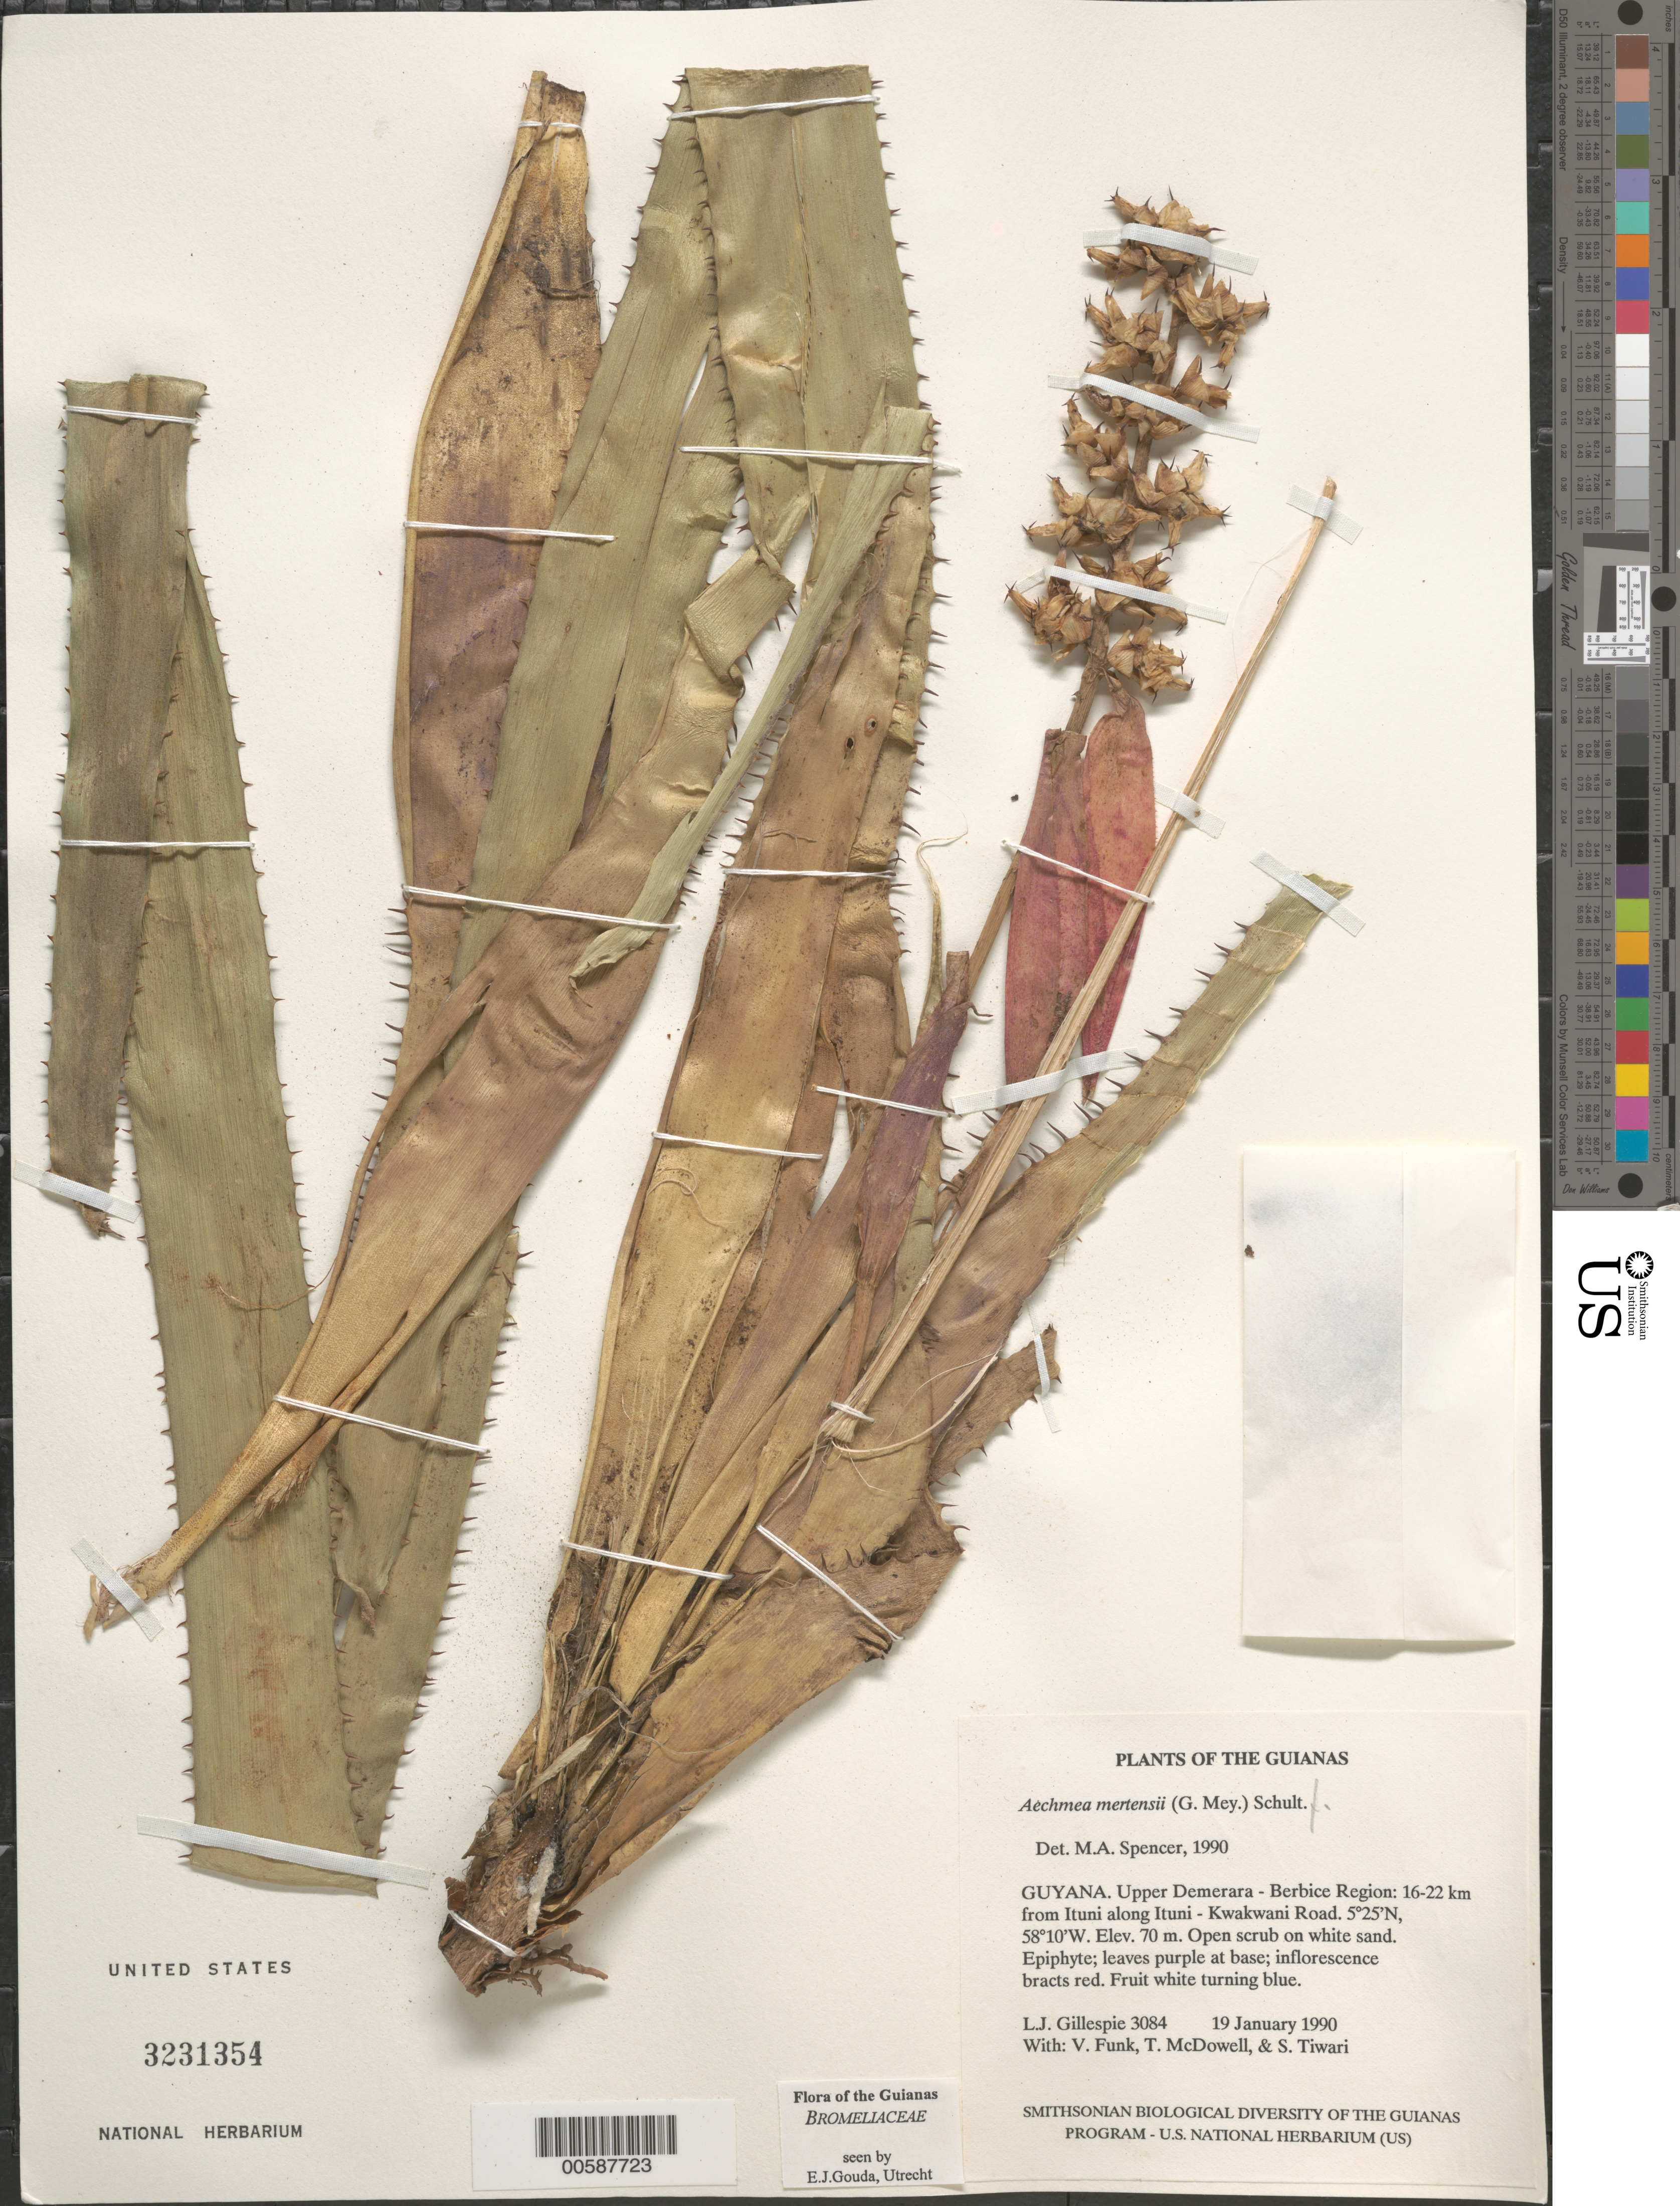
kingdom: Plantae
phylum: Tracheophyta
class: Liliopsida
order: Poales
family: Bromeliaceae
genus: Aechmea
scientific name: Aechmea mertensii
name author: (G. Mey.) Schult. & Schult. f.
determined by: Spencer, M. A.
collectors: L. J. Gillespie, V. Funk, T. McDowell & S. Tiwari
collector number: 3084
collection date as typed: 19 January 1990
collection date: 1990-01-19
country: Guyana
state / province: U. Demerara-Berbice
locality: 16-22 km from Ituni along Ituni - Kwakwani Road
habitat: Open scrub on white sand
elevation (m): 70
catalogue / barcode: US 3231354